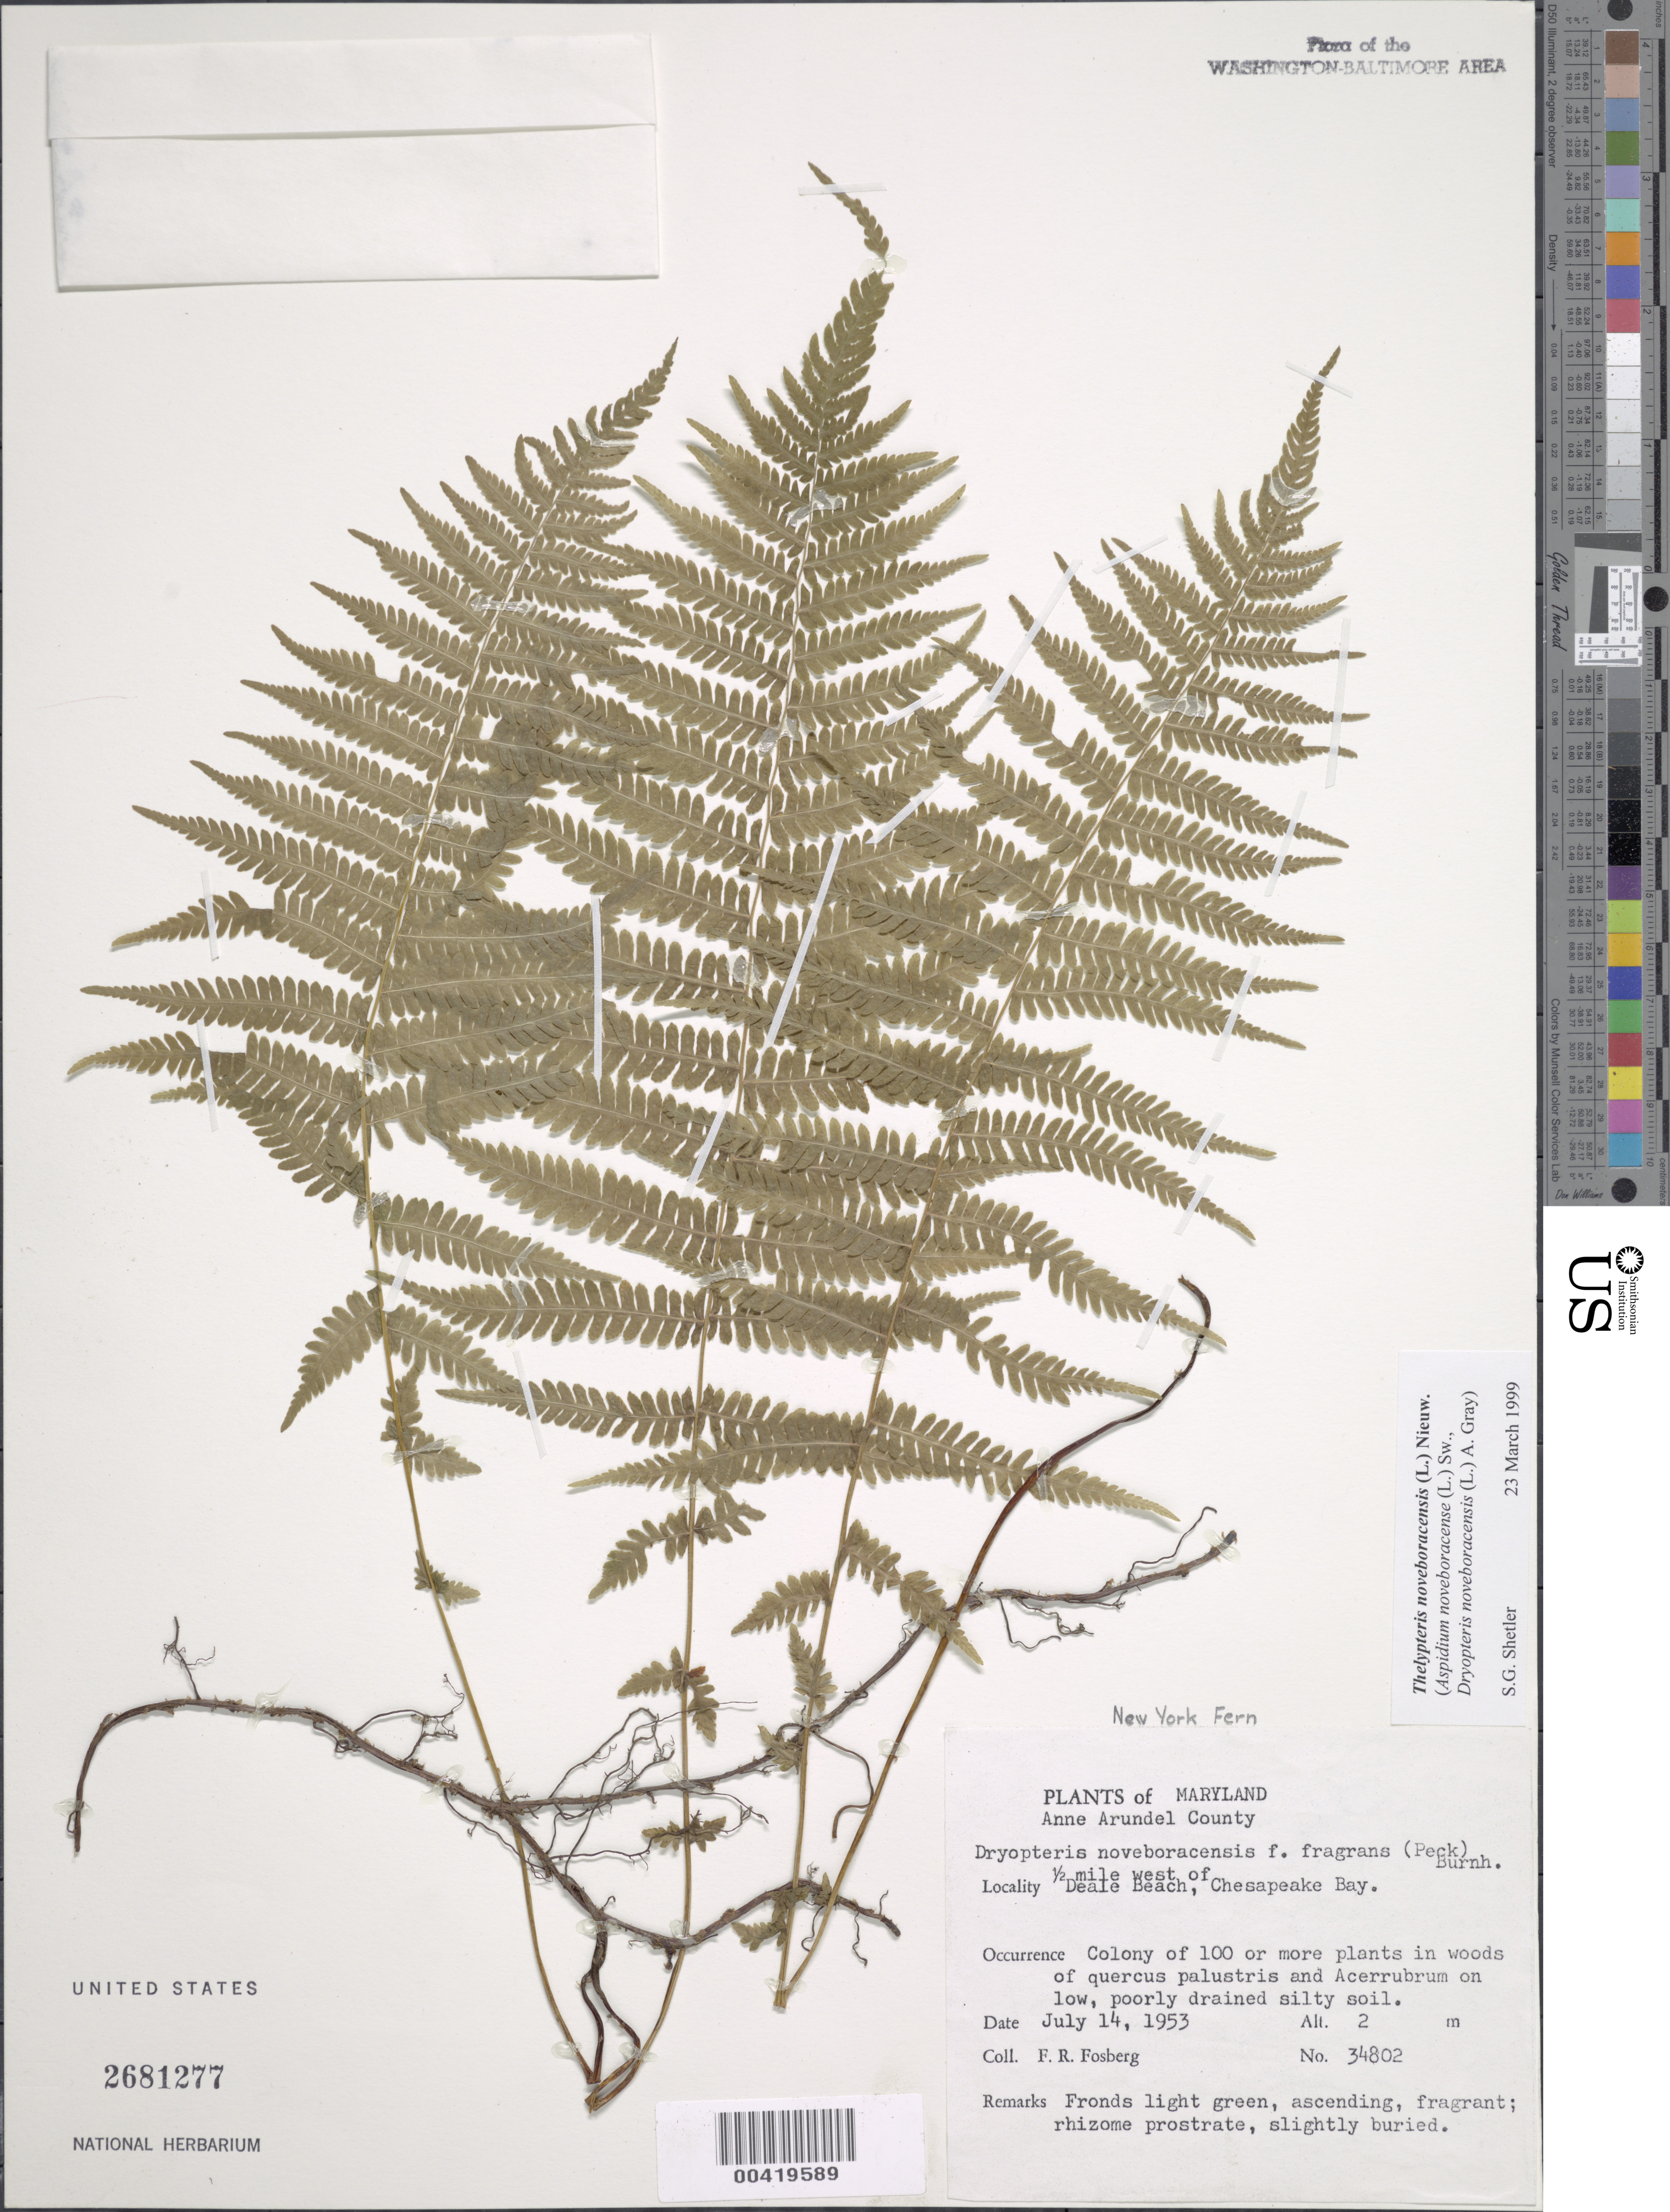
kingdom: Plantae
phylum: Tracheophyta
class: Polypodiopsida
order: Polypodiales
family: Thelypteridaceae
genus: Parathelypteris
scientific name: Parathelypteris noveboracensis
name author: (L.) Ching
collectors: F. R. Fosberg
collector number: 34802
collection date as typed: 14 Jul 1953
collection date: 1953-07-14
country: United States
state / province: Maryland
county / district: Anne Arundel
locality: West of Deale Beach, Chesapeake Bay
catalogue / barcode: US 2681277